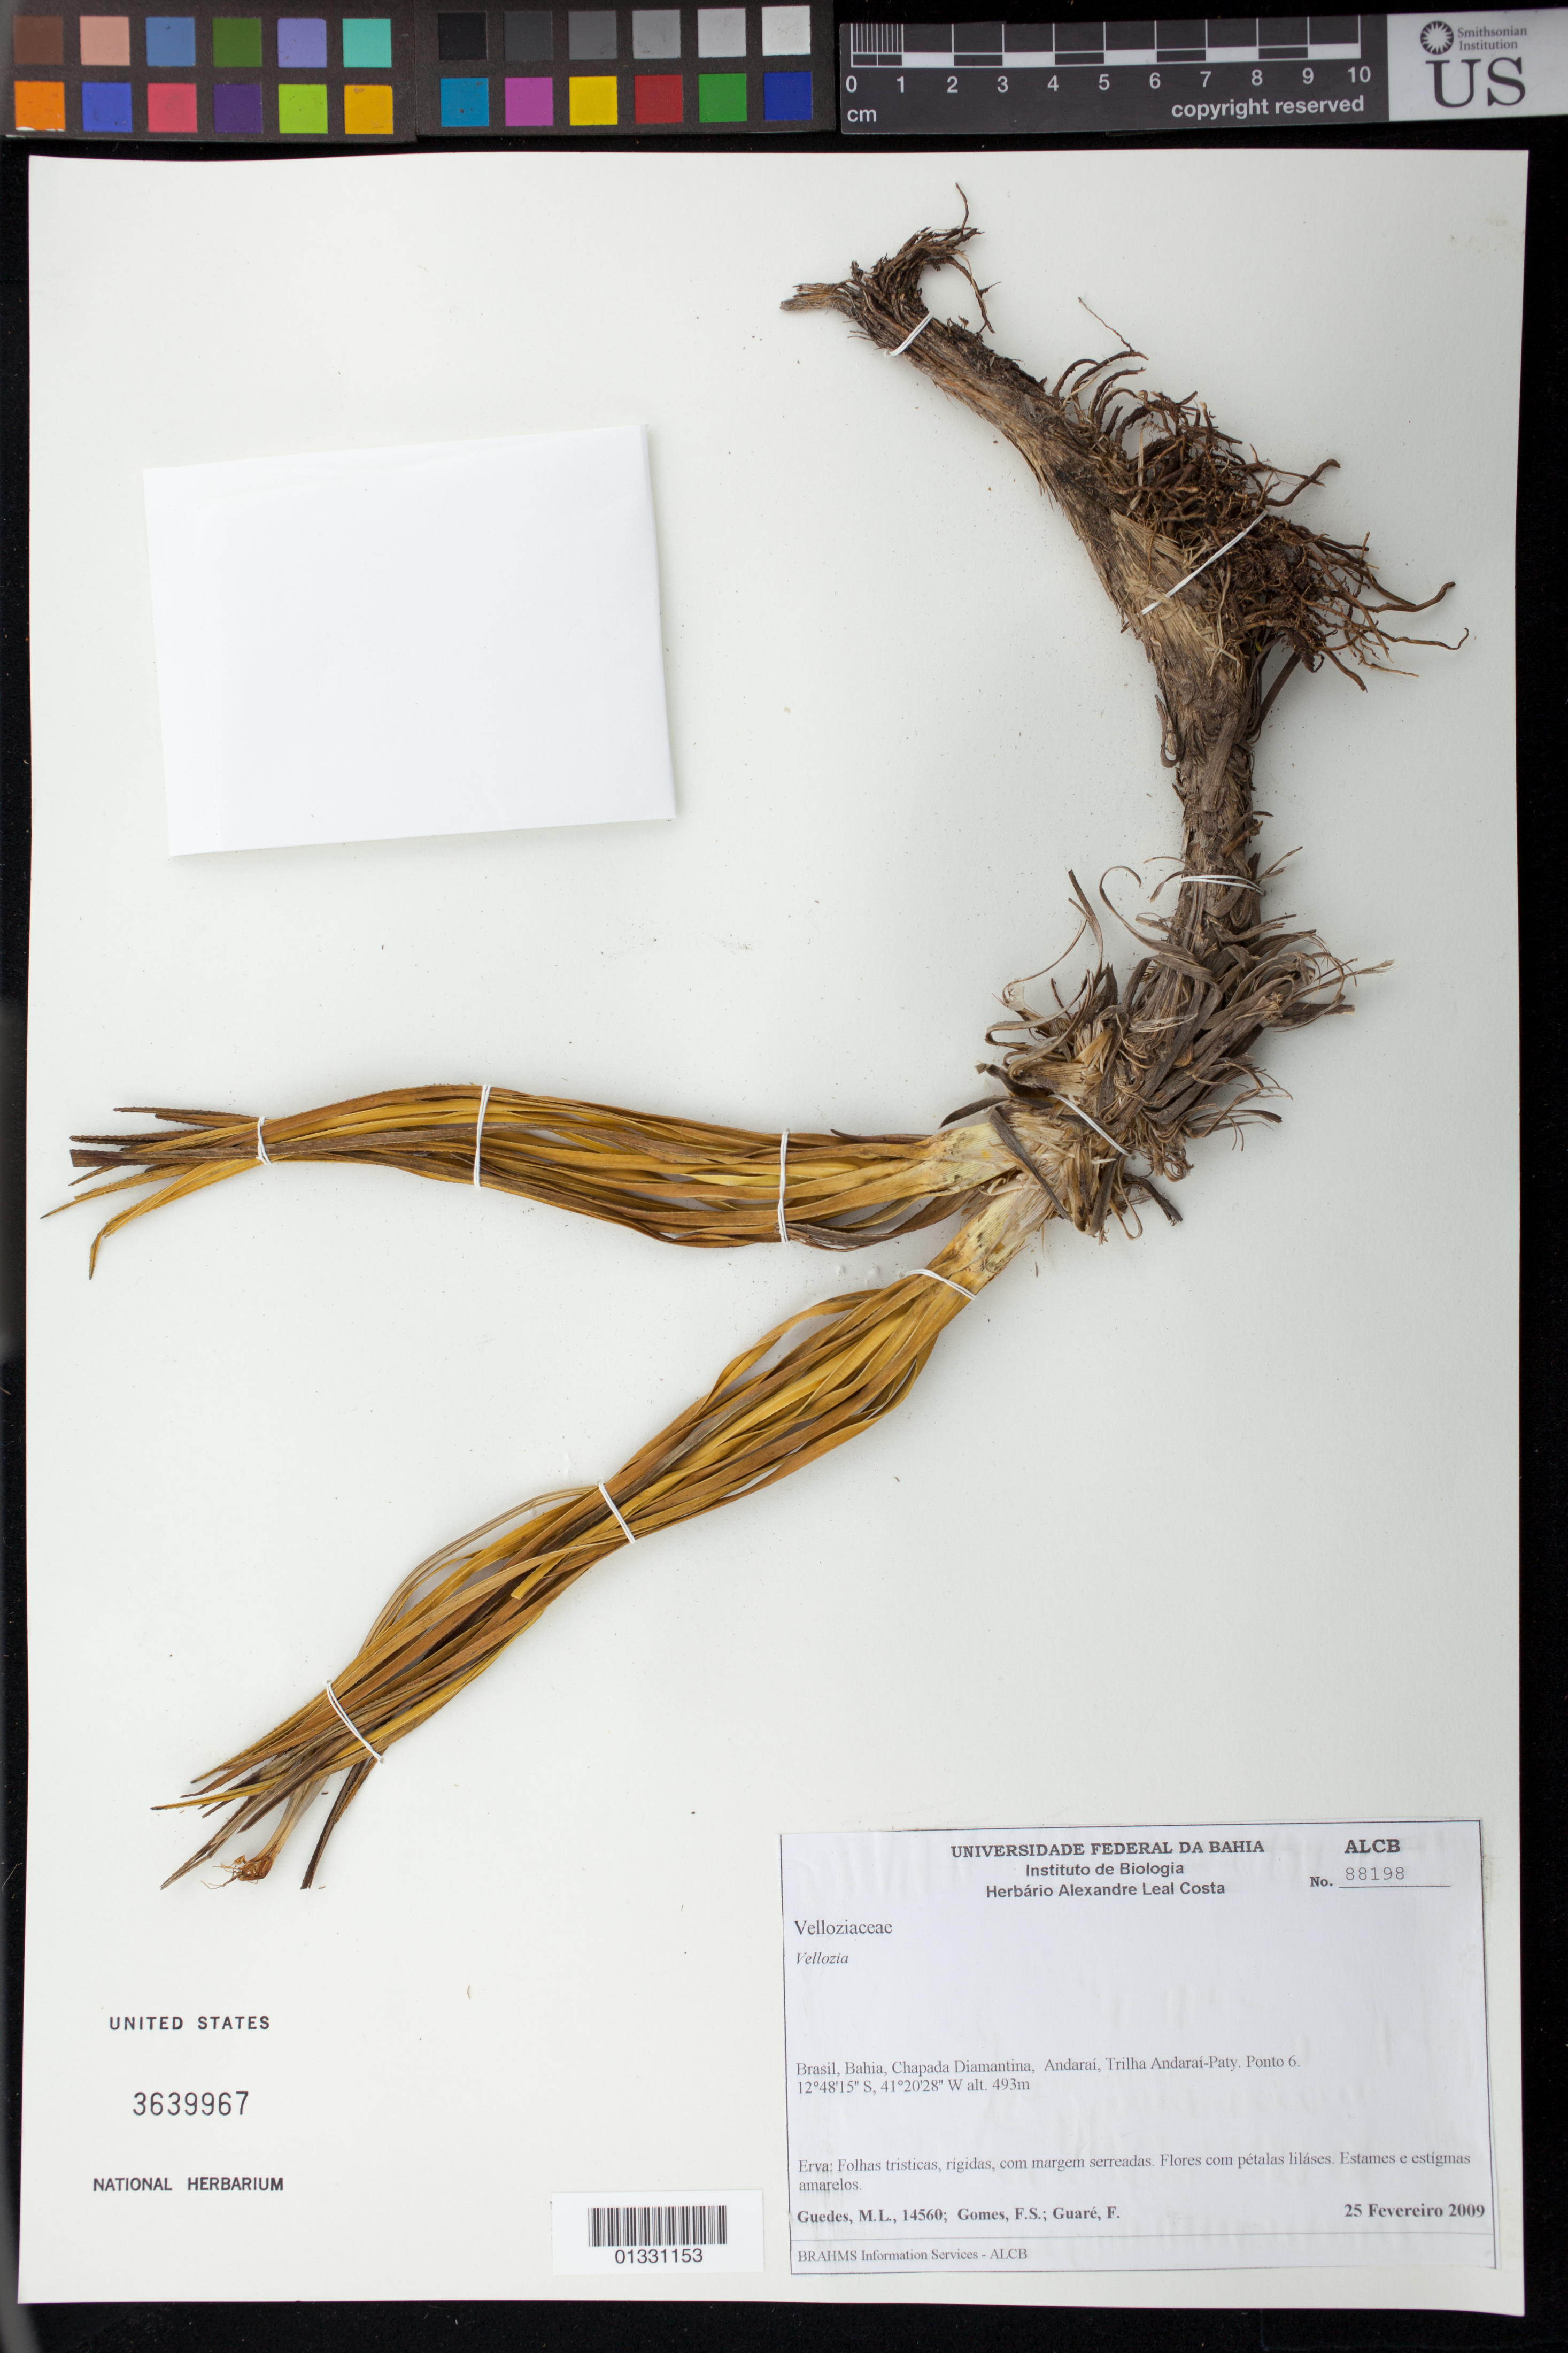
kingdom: Plantae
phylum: Tracheophyta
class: Liliopsida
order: Pandanales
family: Velloziaceae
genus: Vellozia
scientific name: Vellozia punctulata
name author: Seub.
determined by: Lopes, J. C.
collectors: M. L. Guedes, F. S. Gomes & F. Guaré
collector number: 14560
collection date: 2009-02-25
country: Brazil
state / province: Bahia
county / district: Andaraí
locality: Chapada Diamantina, Andaraí, Trilha Andaraí-Paty, Ponto 6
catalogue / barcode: US 3639967